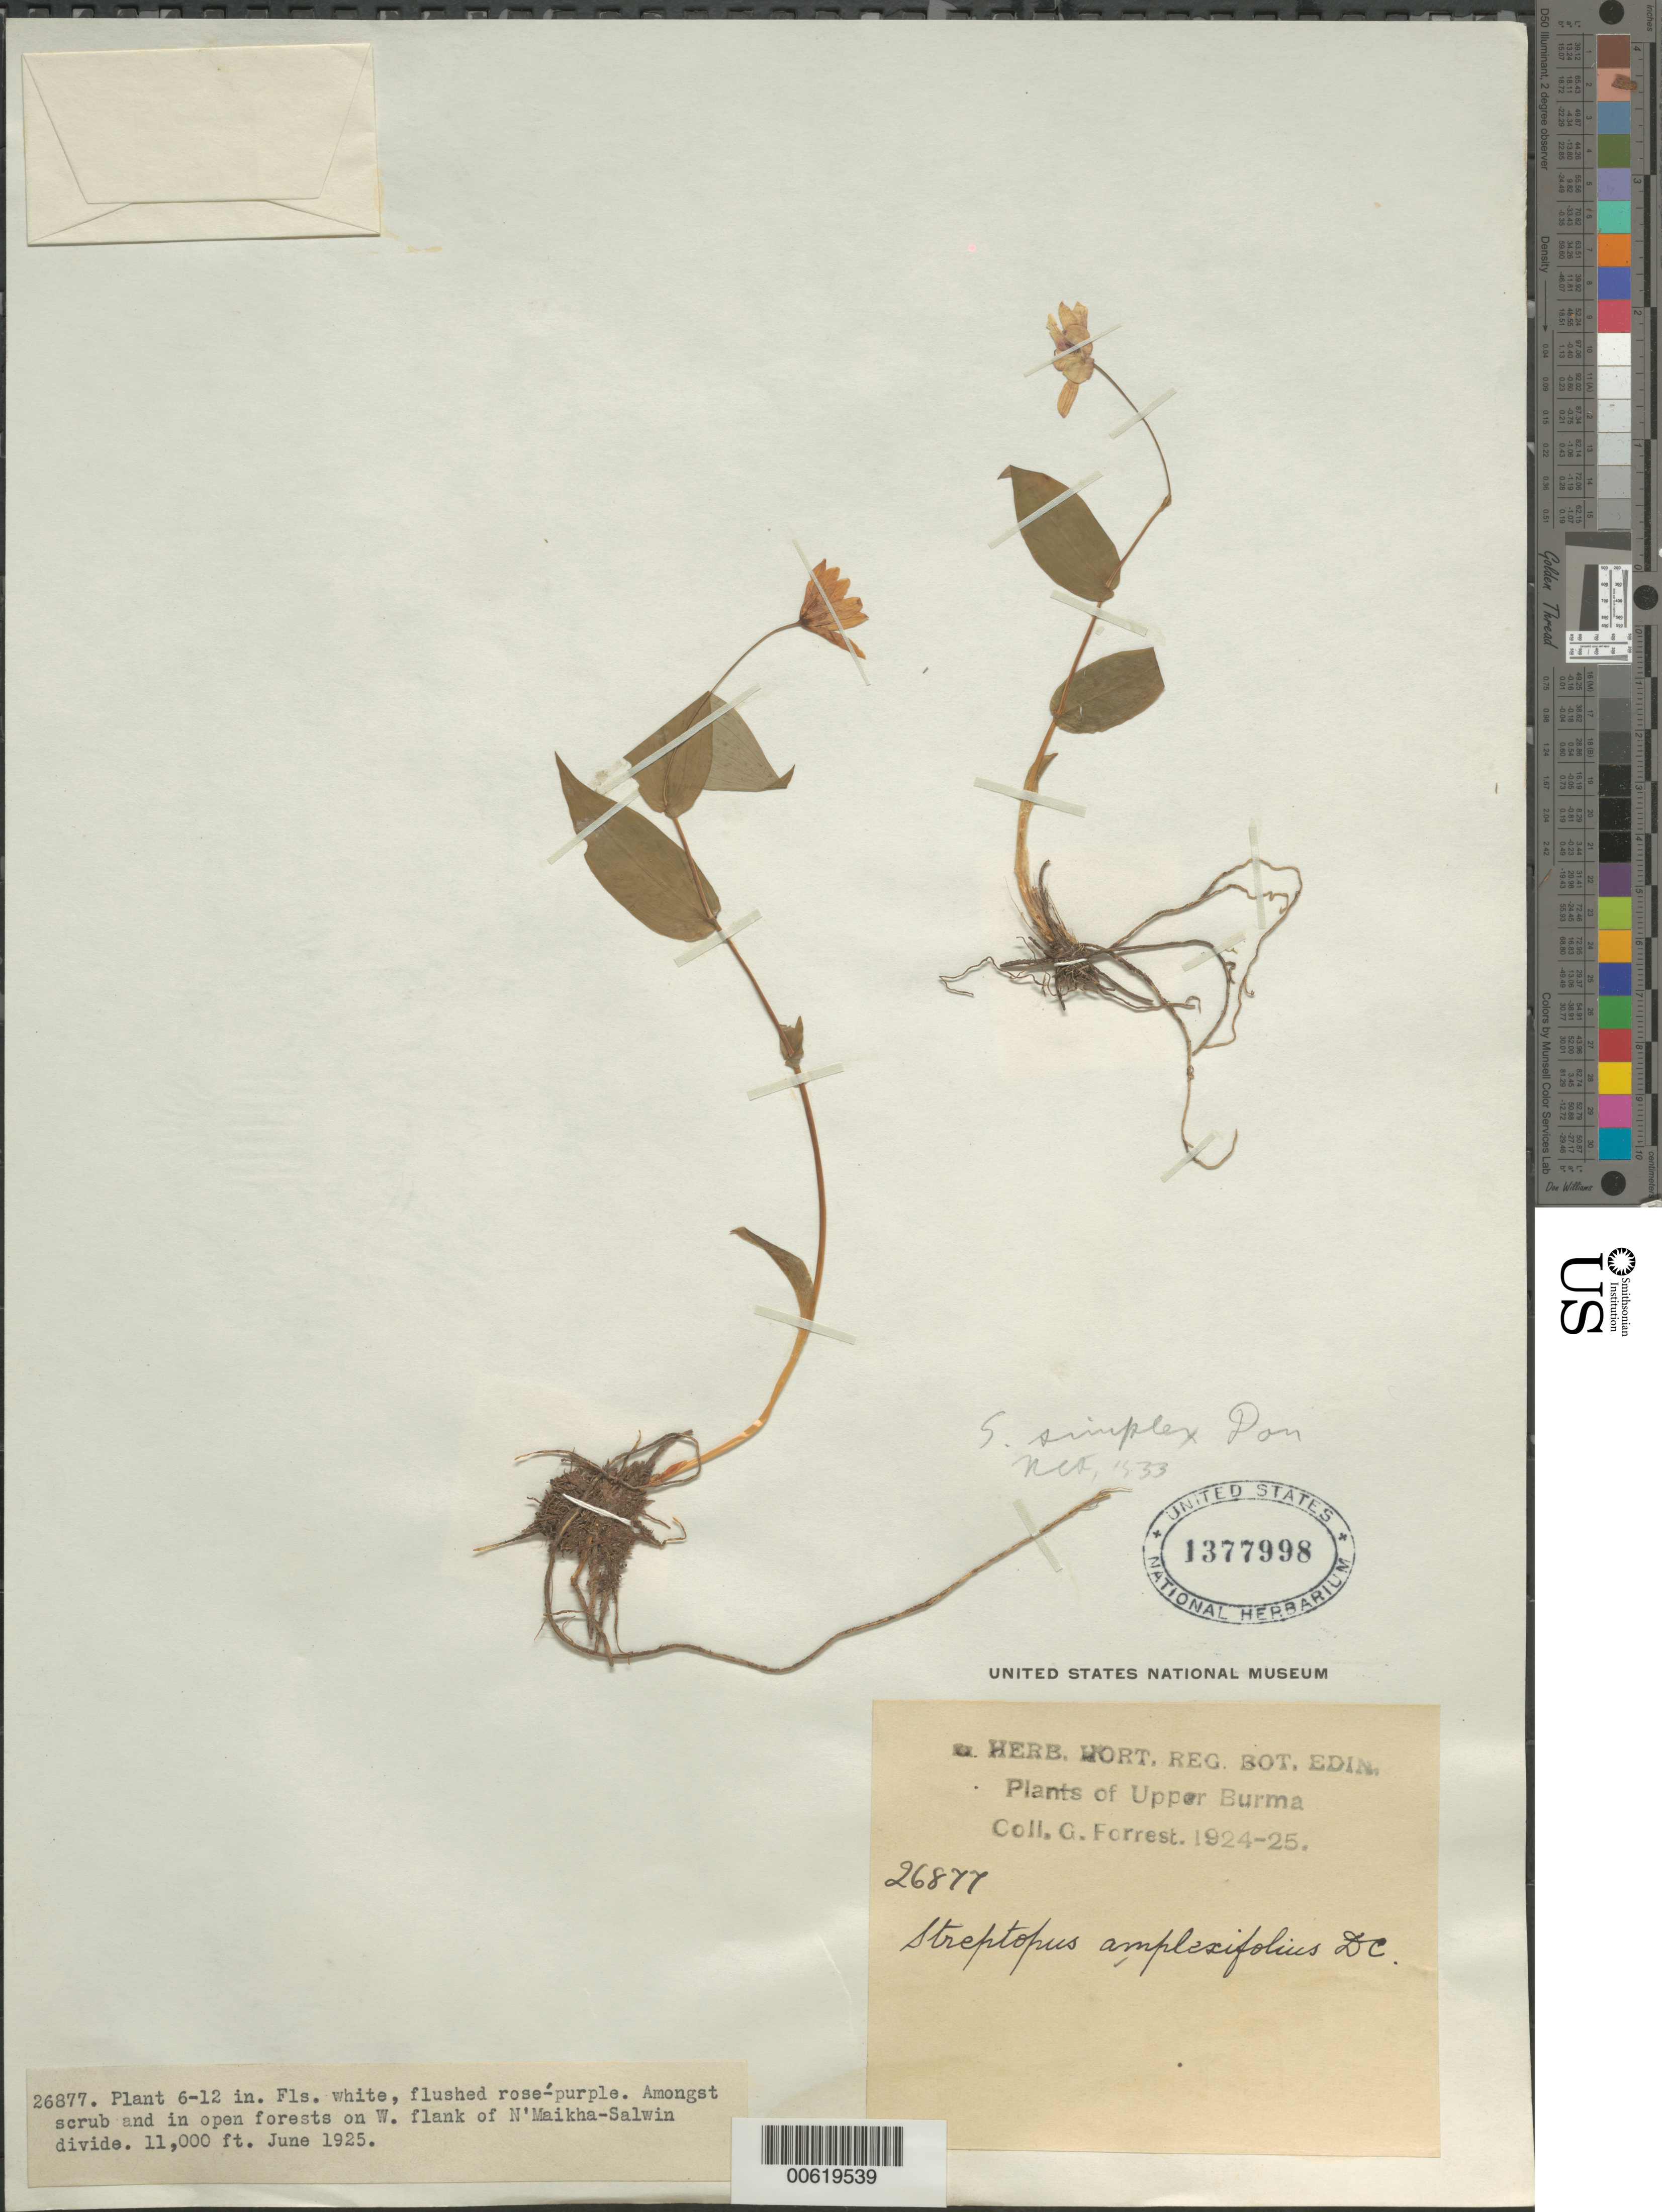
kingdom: Plantae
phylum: Tracheophyta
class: Liliopsida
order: Liliales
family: Liliaceae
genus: Streptopus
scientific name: Streptopus amplexifolius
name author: DC.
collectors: G. Forrest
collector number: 26877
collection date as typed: Jun 1925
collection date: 1925-06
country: Myanmar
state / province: Kachin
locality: On W. flank of N' Maikha-Salwin divide.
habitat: Amongst scrub and in open forests.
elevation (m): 3353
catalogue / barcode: US 1377998